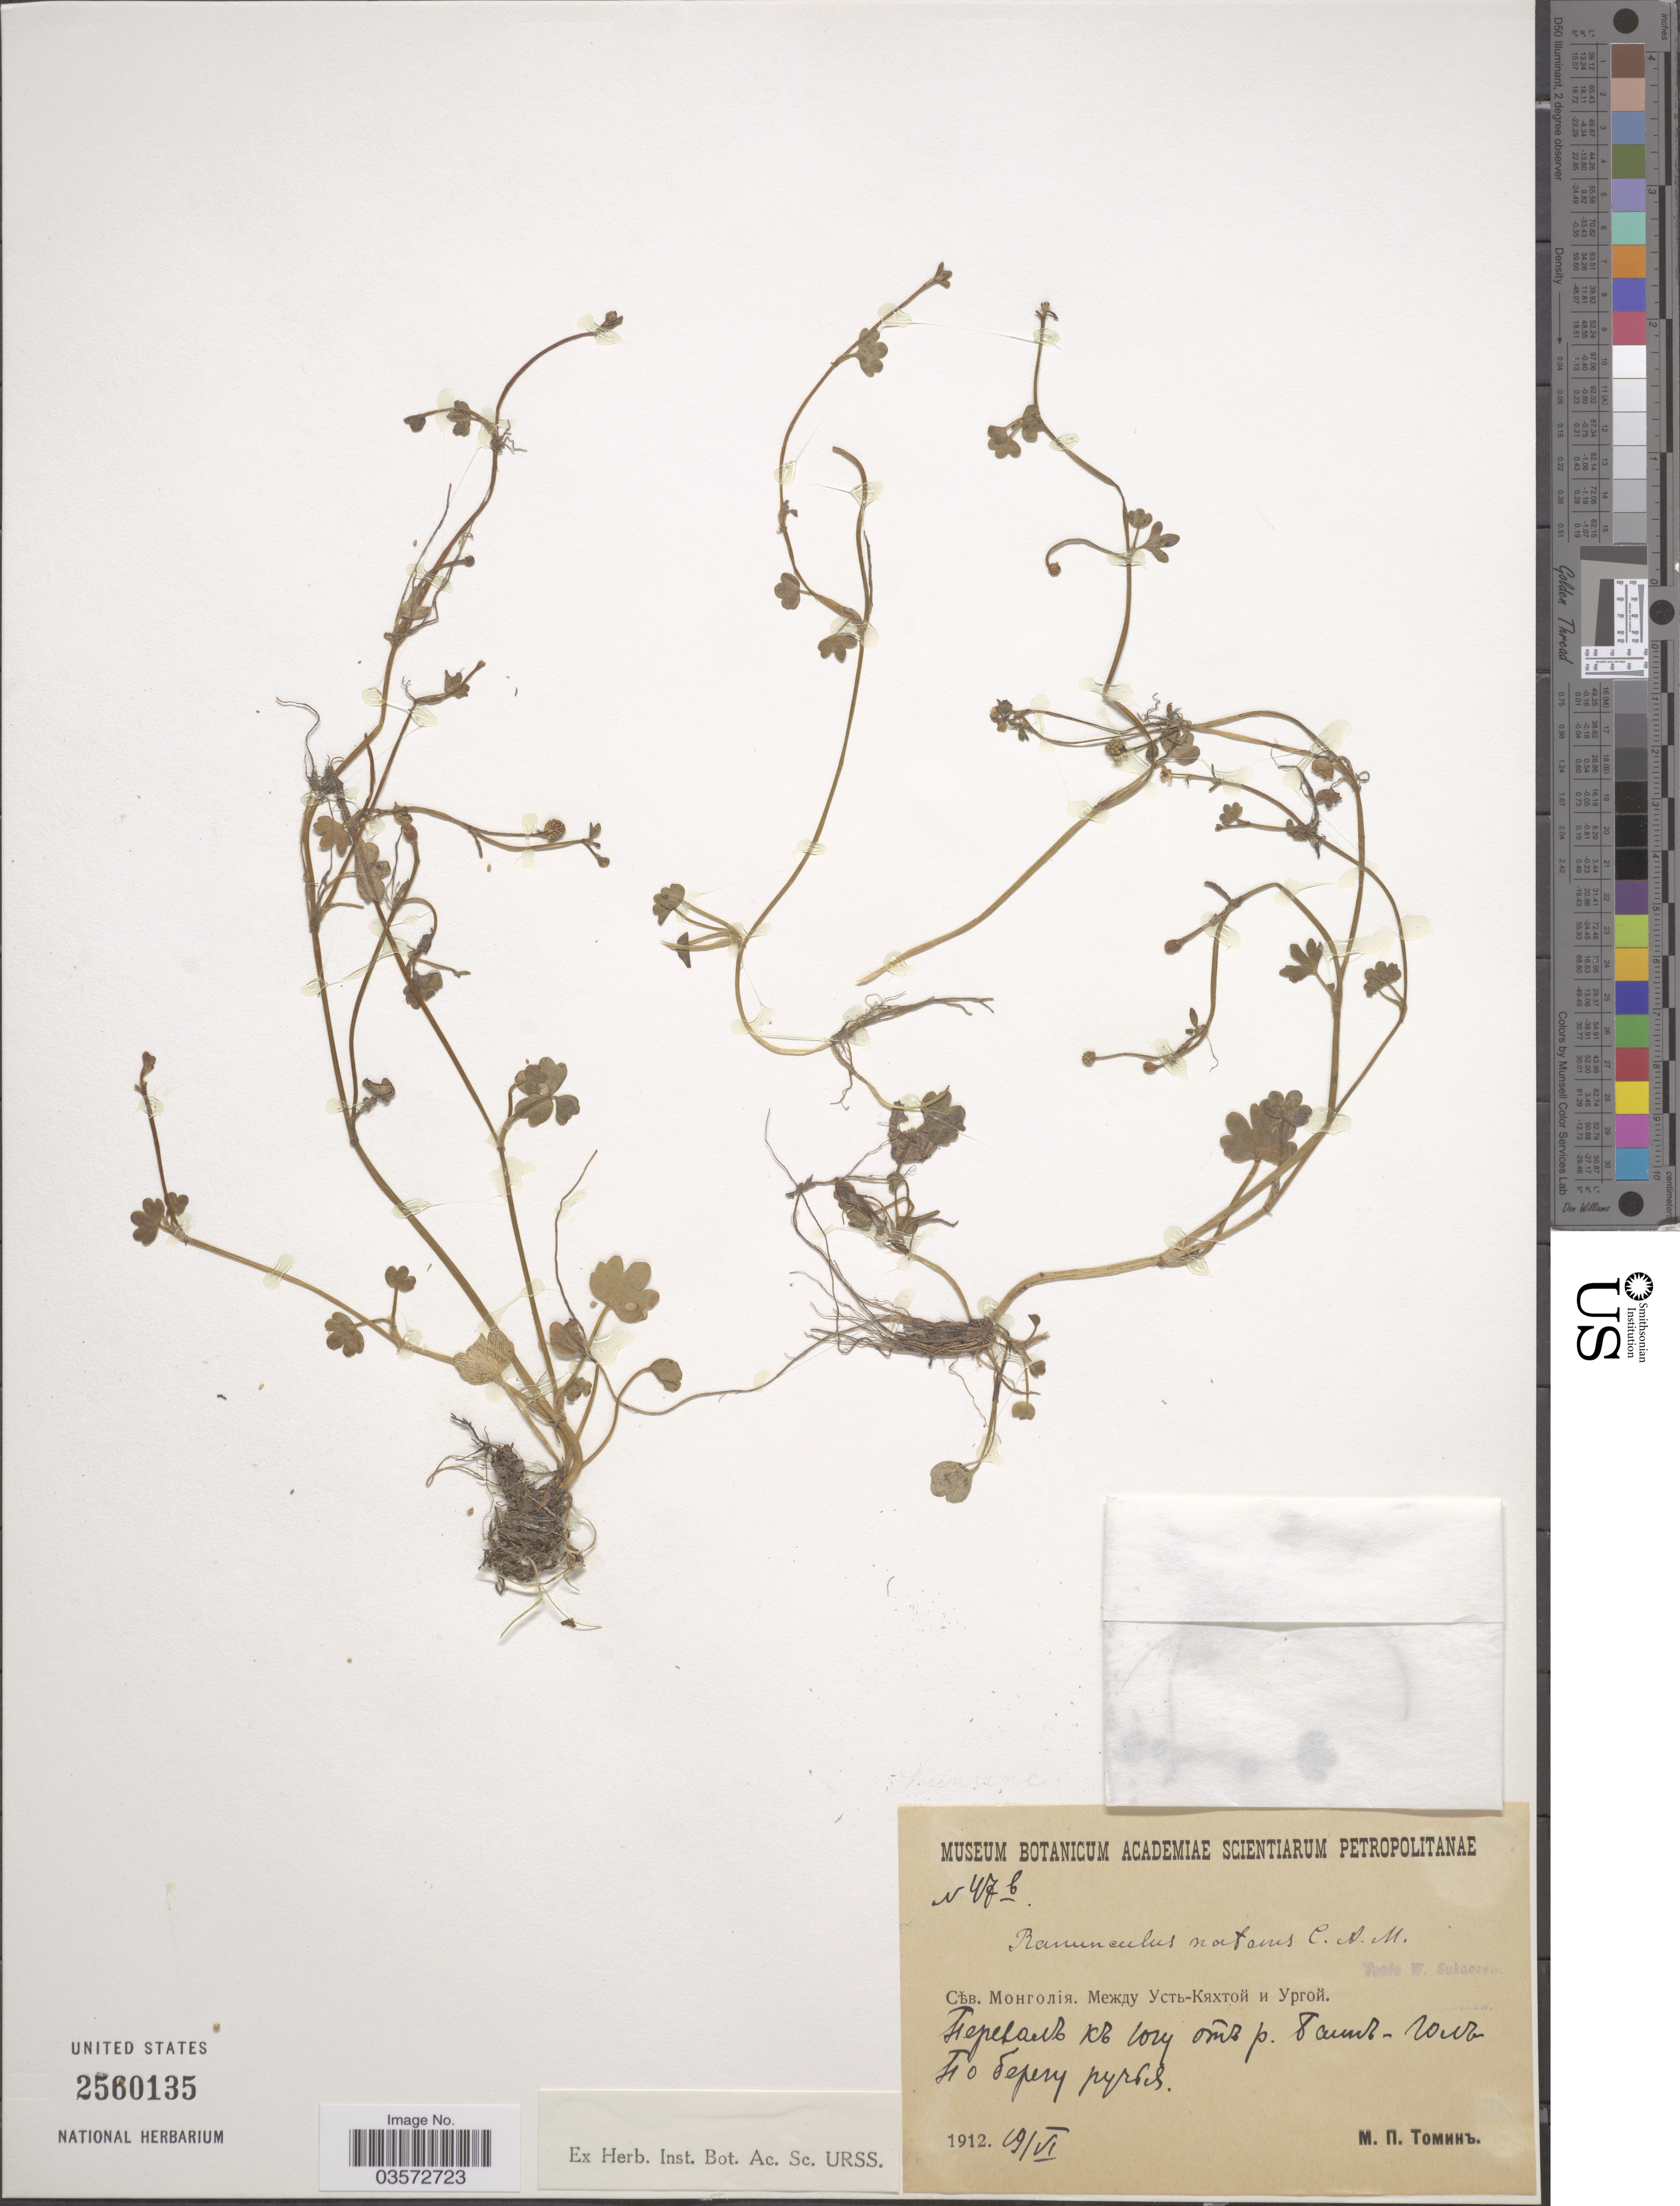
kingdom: Plantae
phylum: Tracheophyta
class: Magnoliopsida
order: Ranunculales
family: Ranunculaceae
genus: Ranunculus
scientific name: Ranunculus natans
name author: C.A. Mey.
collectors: M. P. Tomin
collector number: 47b?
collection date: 1912-06-29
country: Mongolia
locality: S of river Bayan Gol.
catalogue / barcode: US 2560135